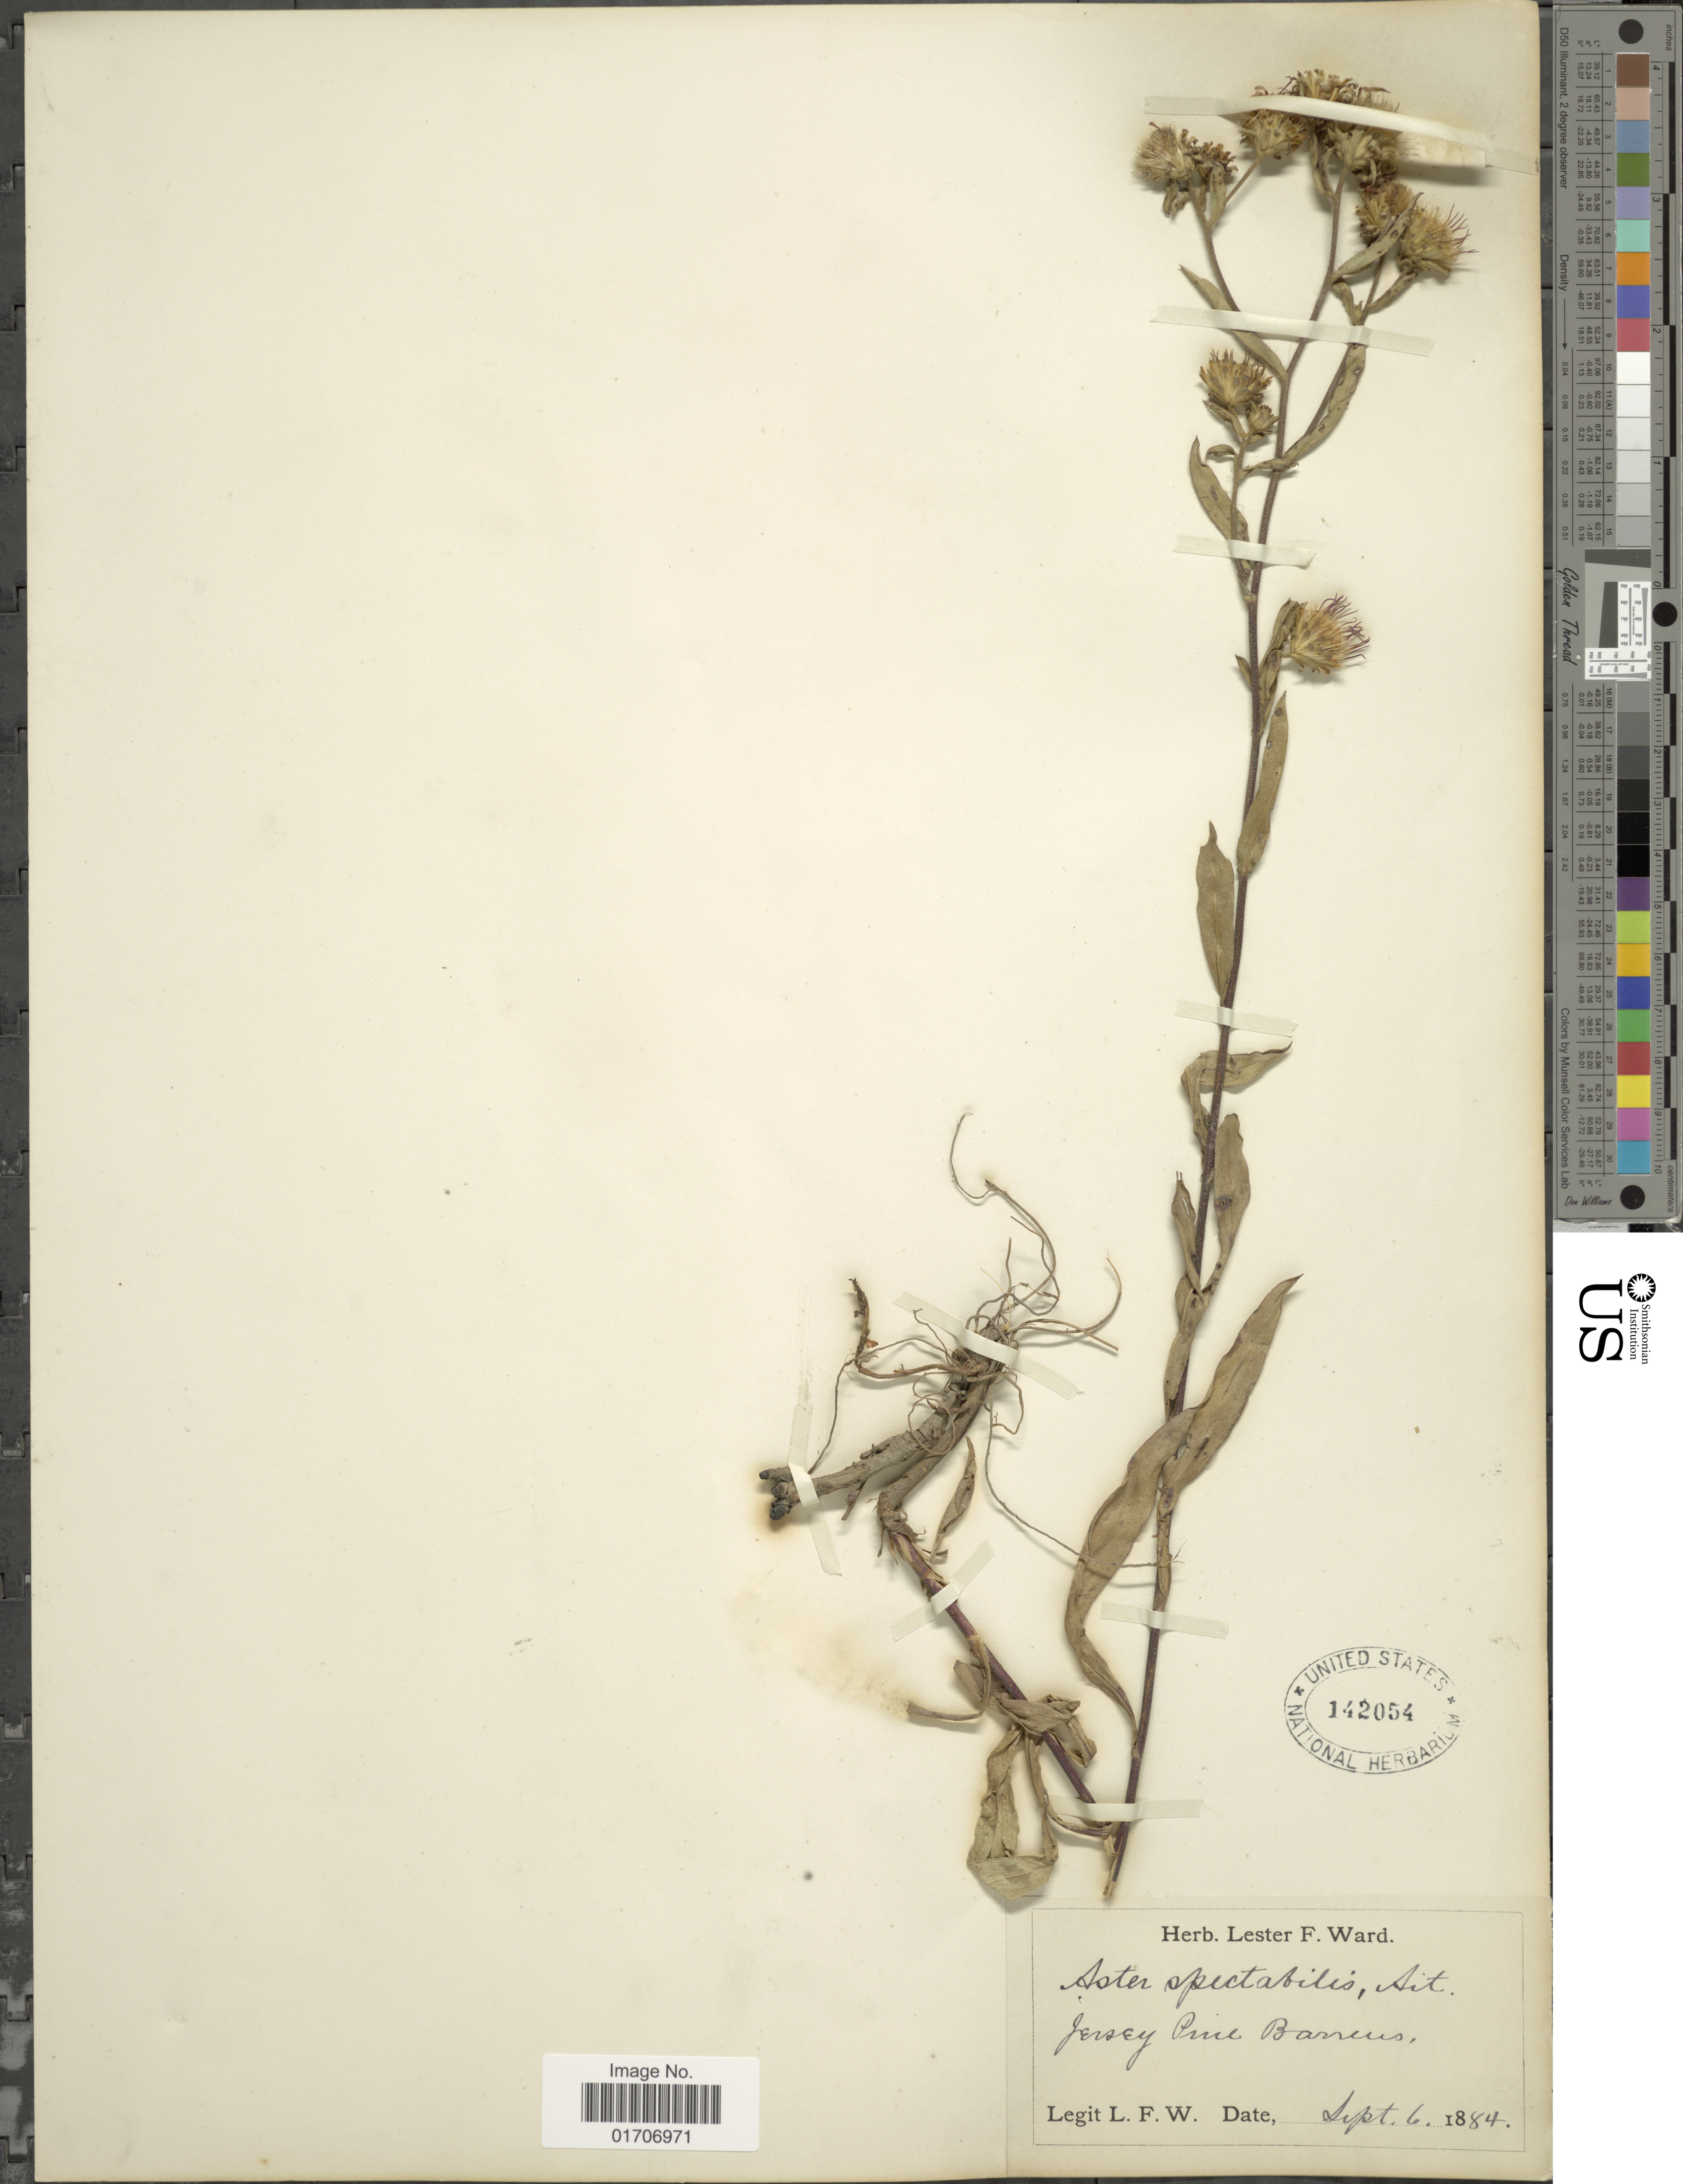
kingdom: Plantae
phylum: Tracheophyta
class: Magnoliopsida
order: Asterales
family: Asteraceae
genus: Eurybia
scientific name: Eurybia spectabilis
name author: (Aiton) G.L. Nesom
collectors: L. F. Ward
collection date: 1884-09-06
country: United States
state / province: New Jersey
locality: Jersey Pine Barrens.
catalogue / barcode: US 142054